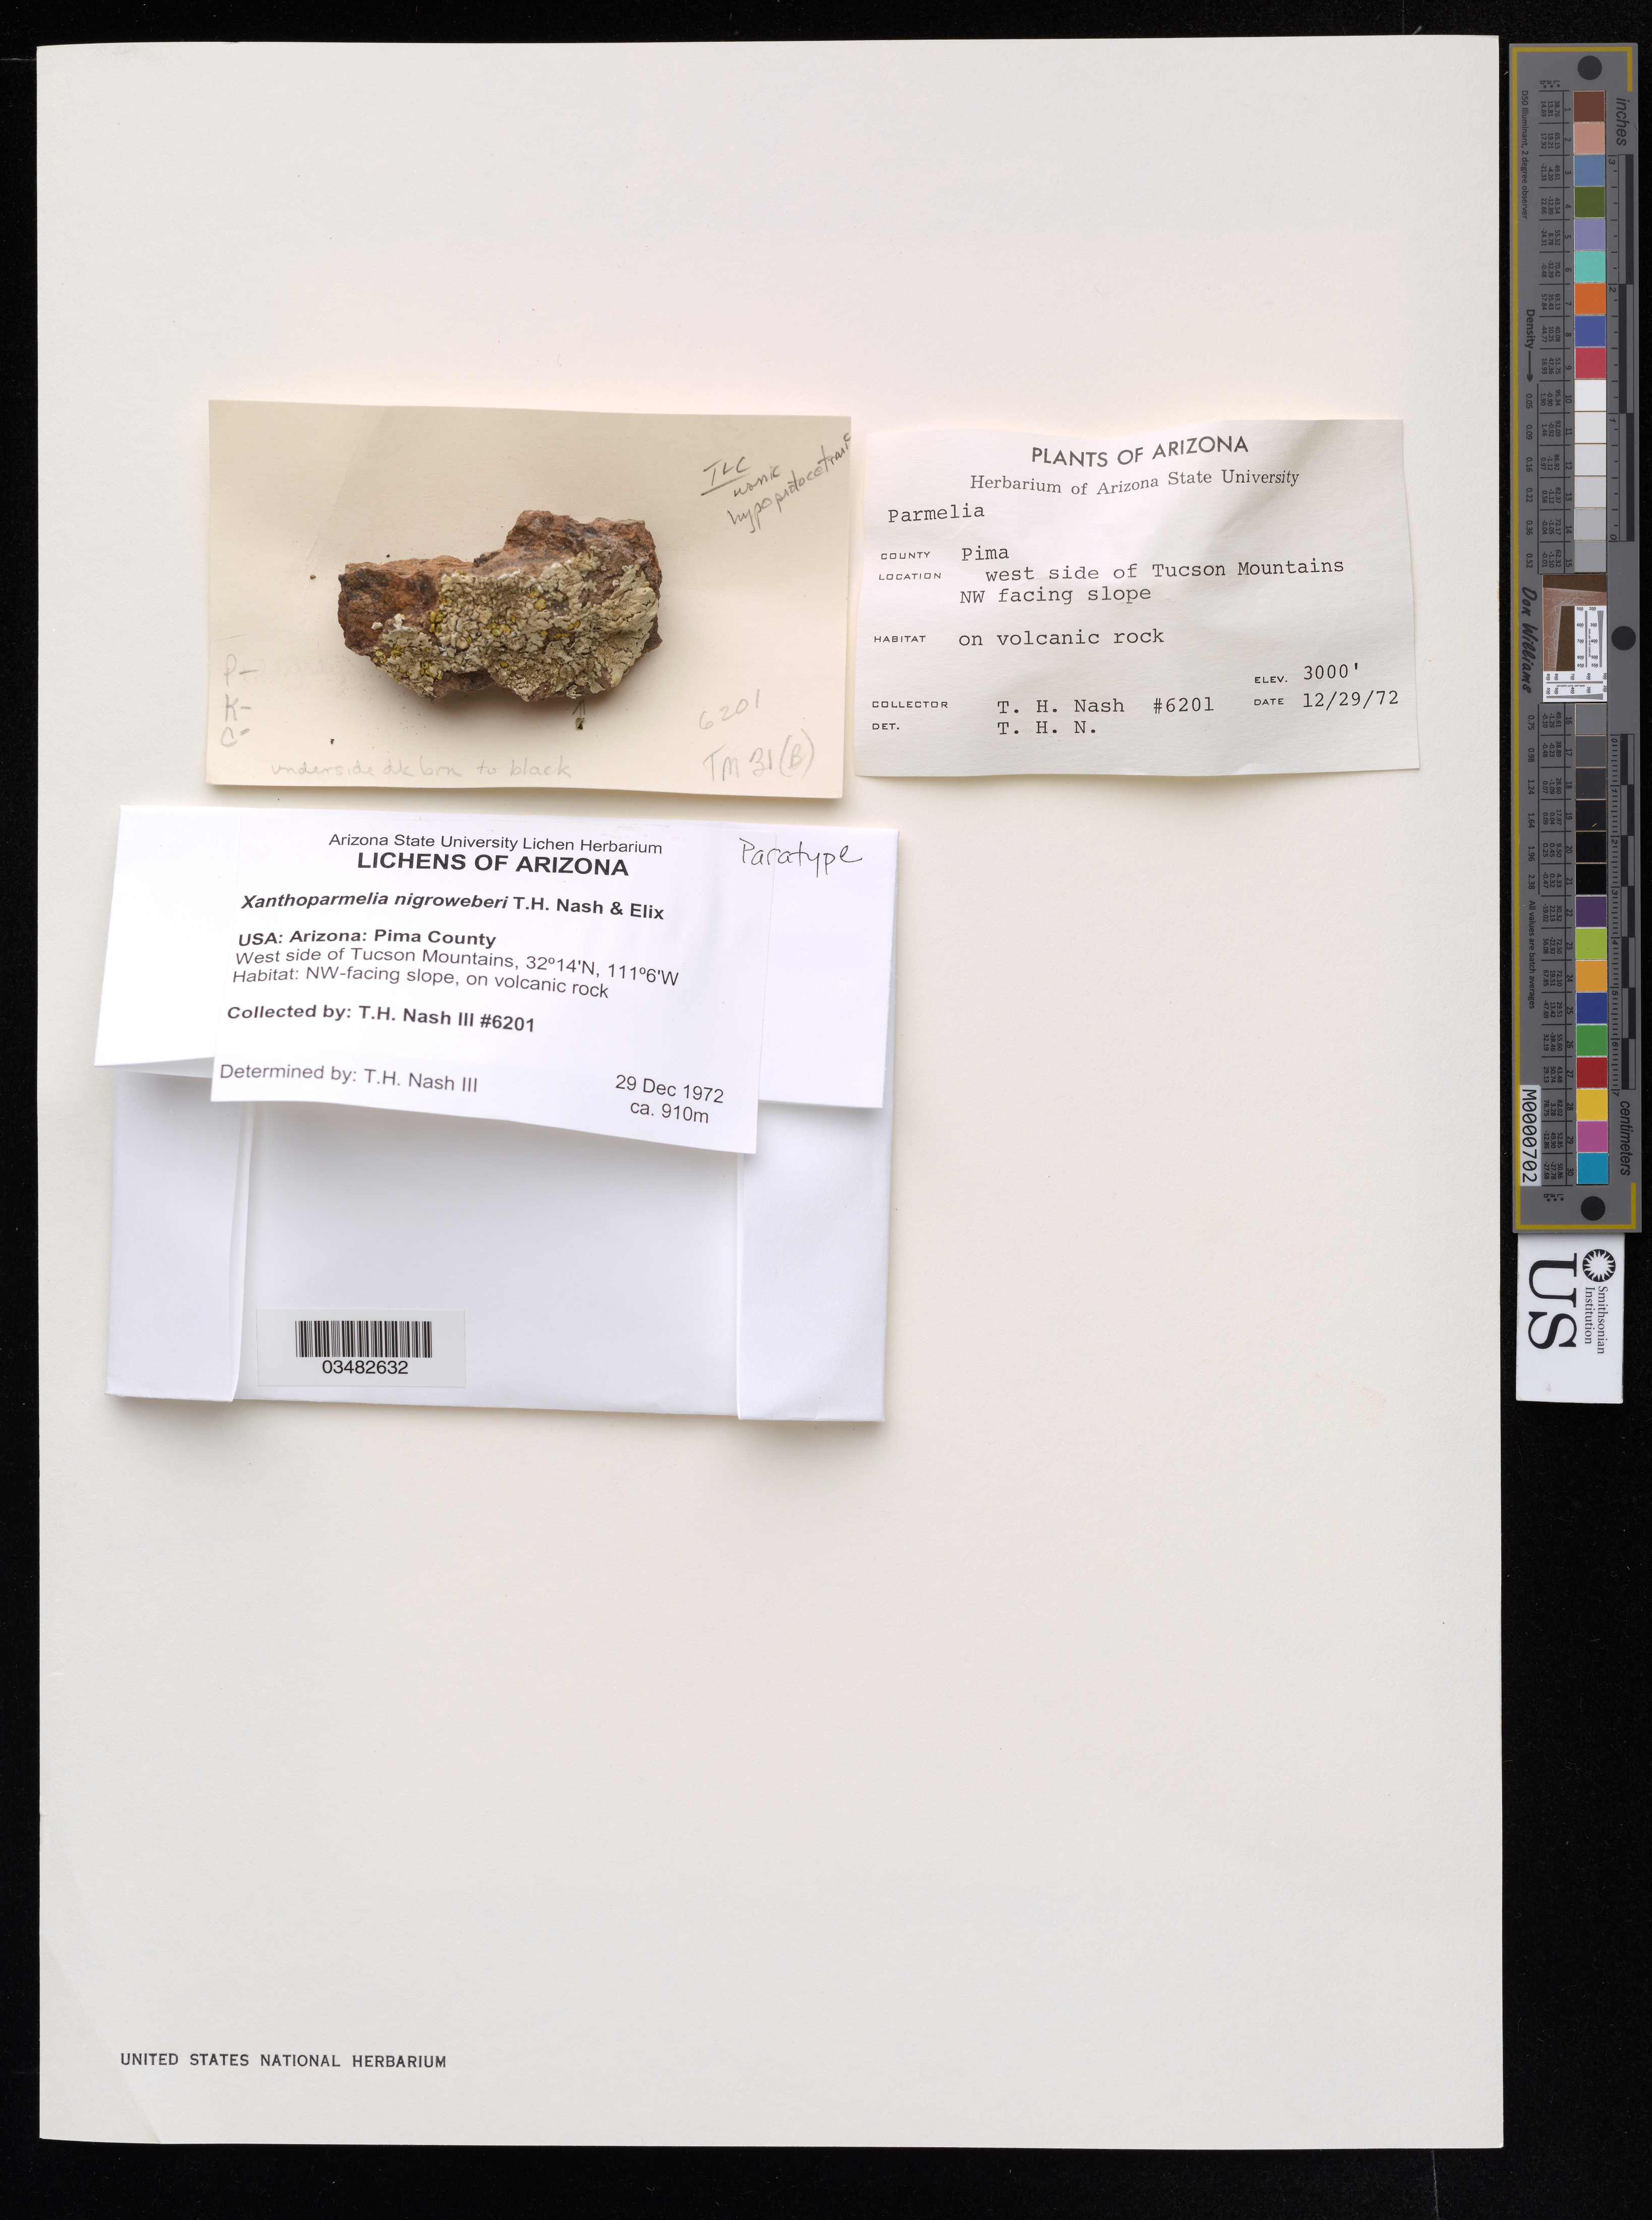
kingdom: Fungi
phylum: Ascomycota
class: Lecanoromycetes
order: Lecanorales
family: Parmeliaceae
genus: Xanthoparmelia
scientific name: Xanthoparmelia nigroweberi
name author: T.H. Nash & Elix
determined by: Nash, T. H., III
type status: Paratype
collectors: T. H. Nash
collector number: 6201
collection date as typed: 29 Dec 1972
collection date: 1972-12-29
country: United States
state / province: Arizona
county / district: Pima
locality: West side of Tucson Mountains, NW facing slope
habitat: on volcanic rock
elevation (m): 910